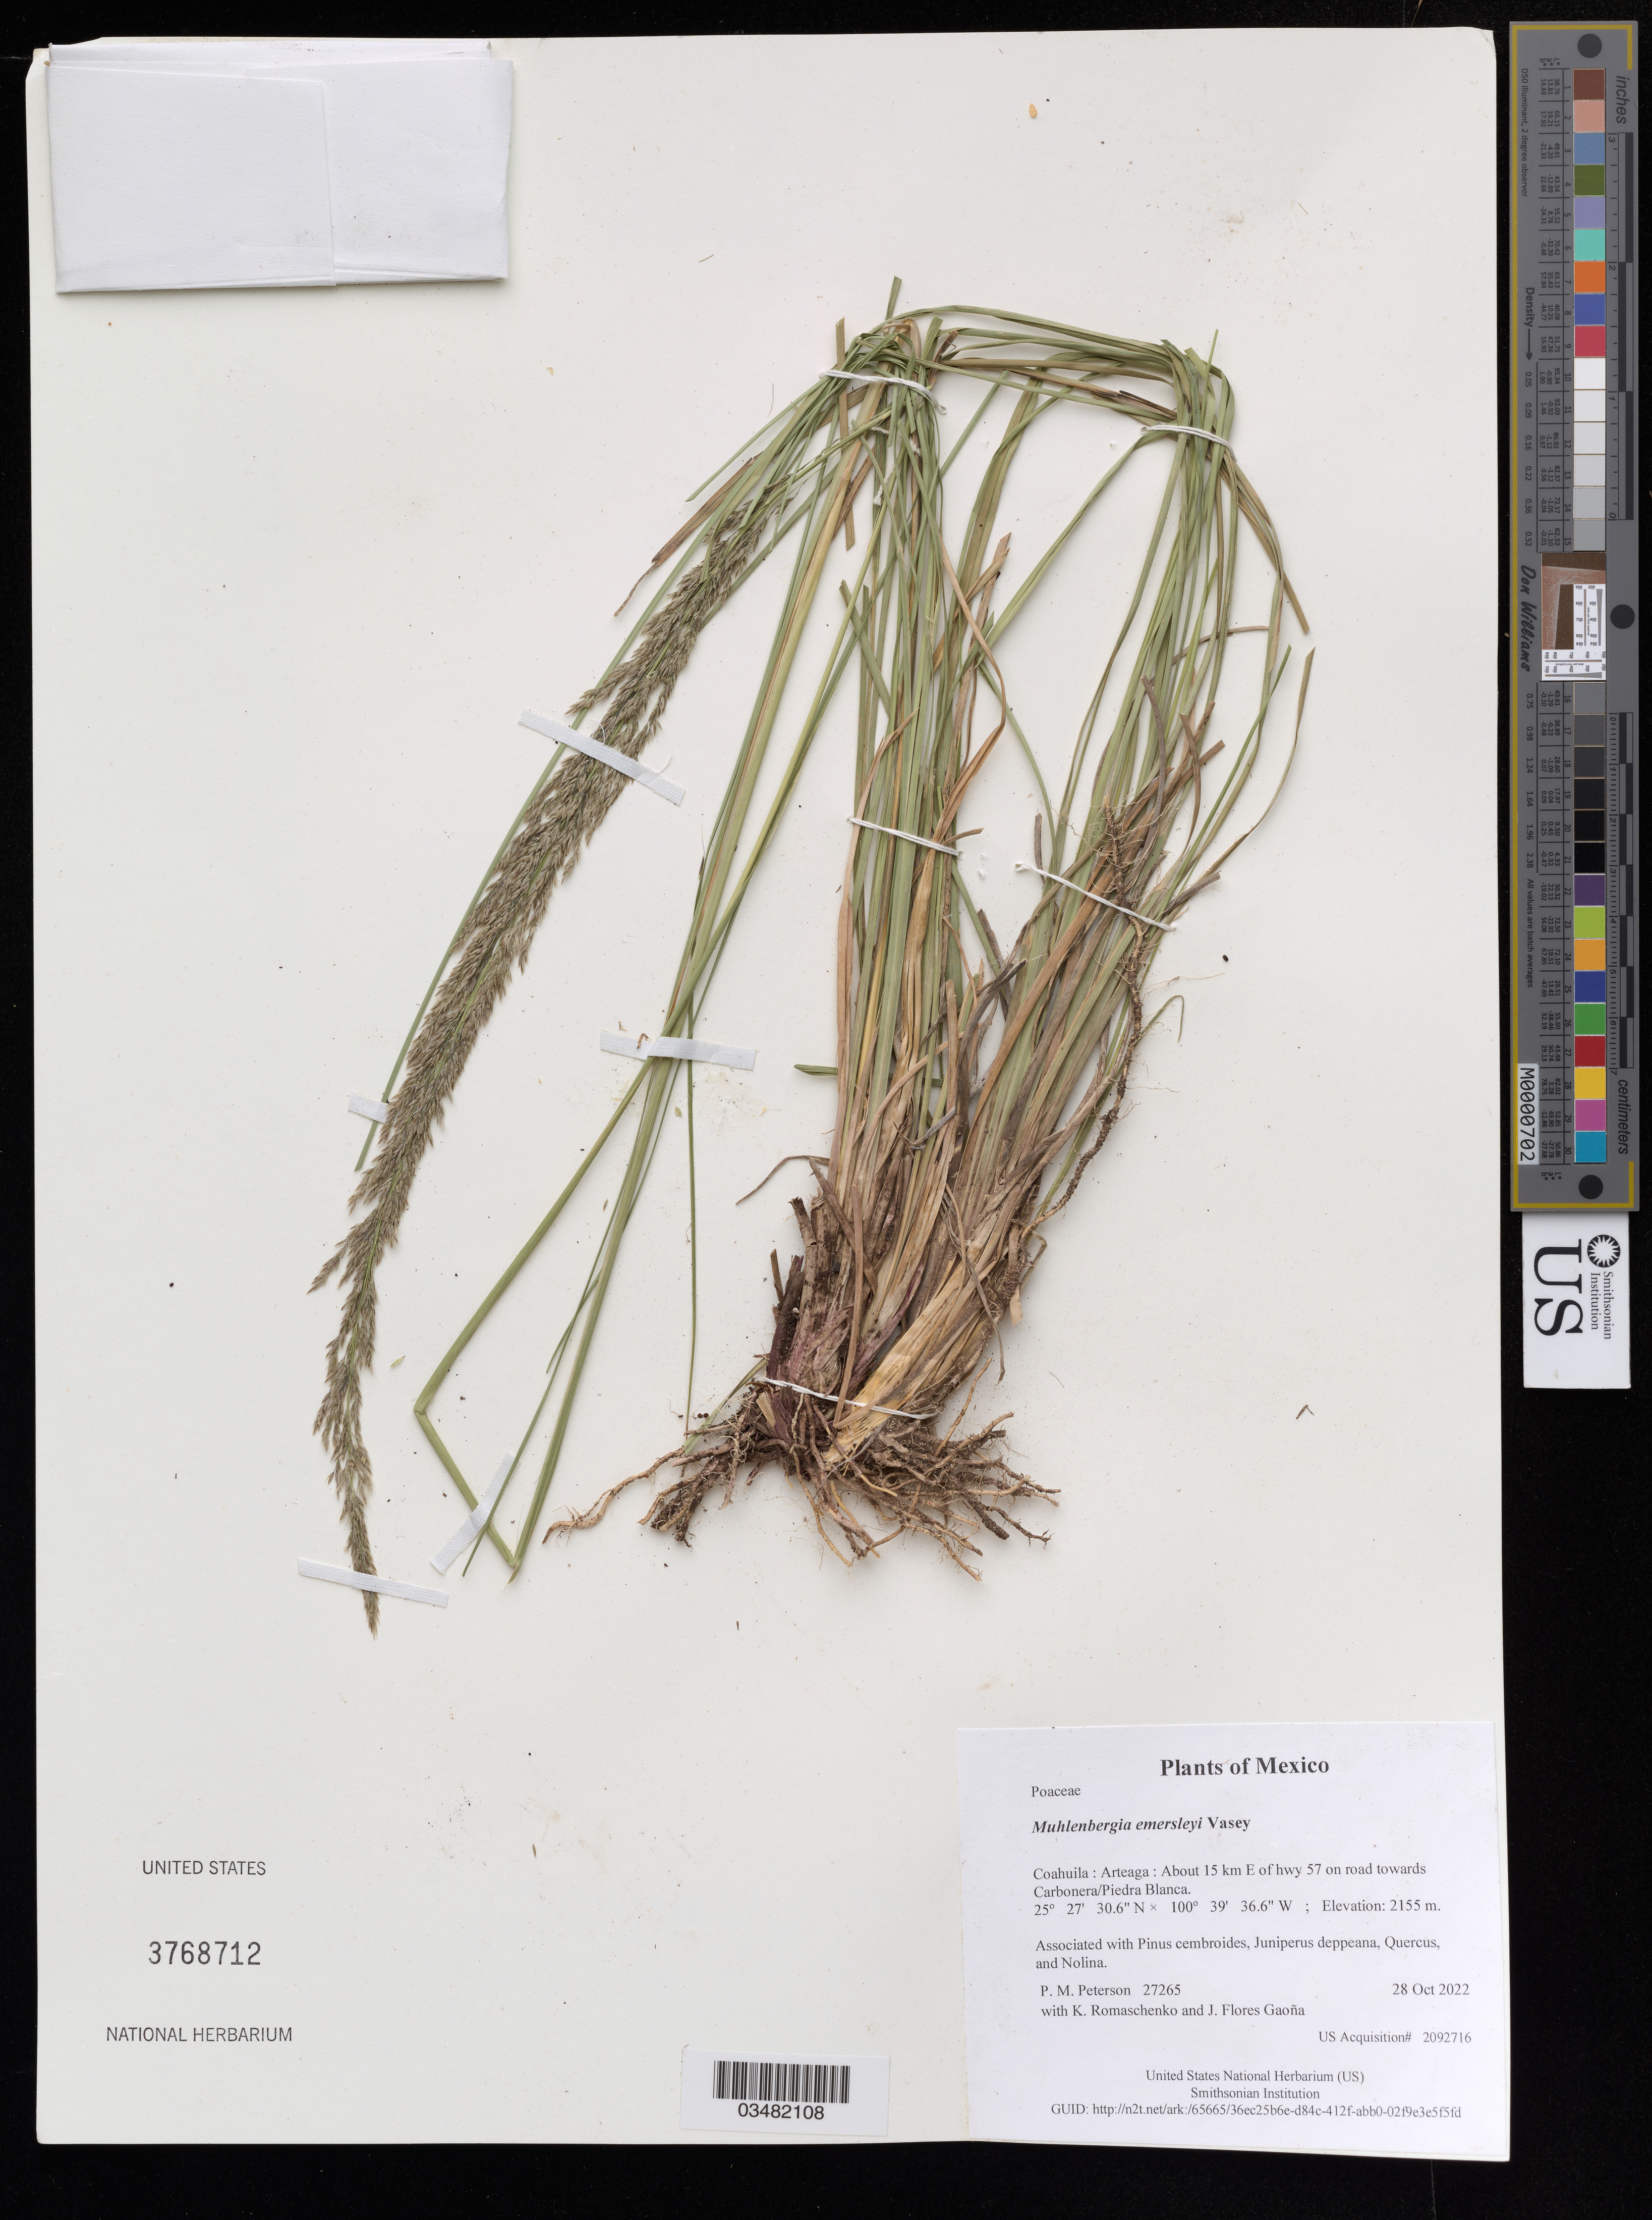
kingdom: Plantae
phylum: Tracheophyta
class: Liliopsida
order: Poales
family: Poaceae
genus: Muhlenbergia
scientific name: Muhlenbergia emersleyi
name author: Vasey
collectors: P. M. Peterson, K. Romaschenko & J. Flores Gaoña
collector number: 27265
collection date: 2022-10-28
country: México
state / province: Coahuila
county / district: Arteaga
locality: About 15 km E of hwy 57 on road towards Carbonera/Piedra Blanca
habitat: Associated with Pinus cembroides, Juniperus deppeana, Quercus, and Nolina.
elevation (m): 2155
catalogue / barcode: US 3768712